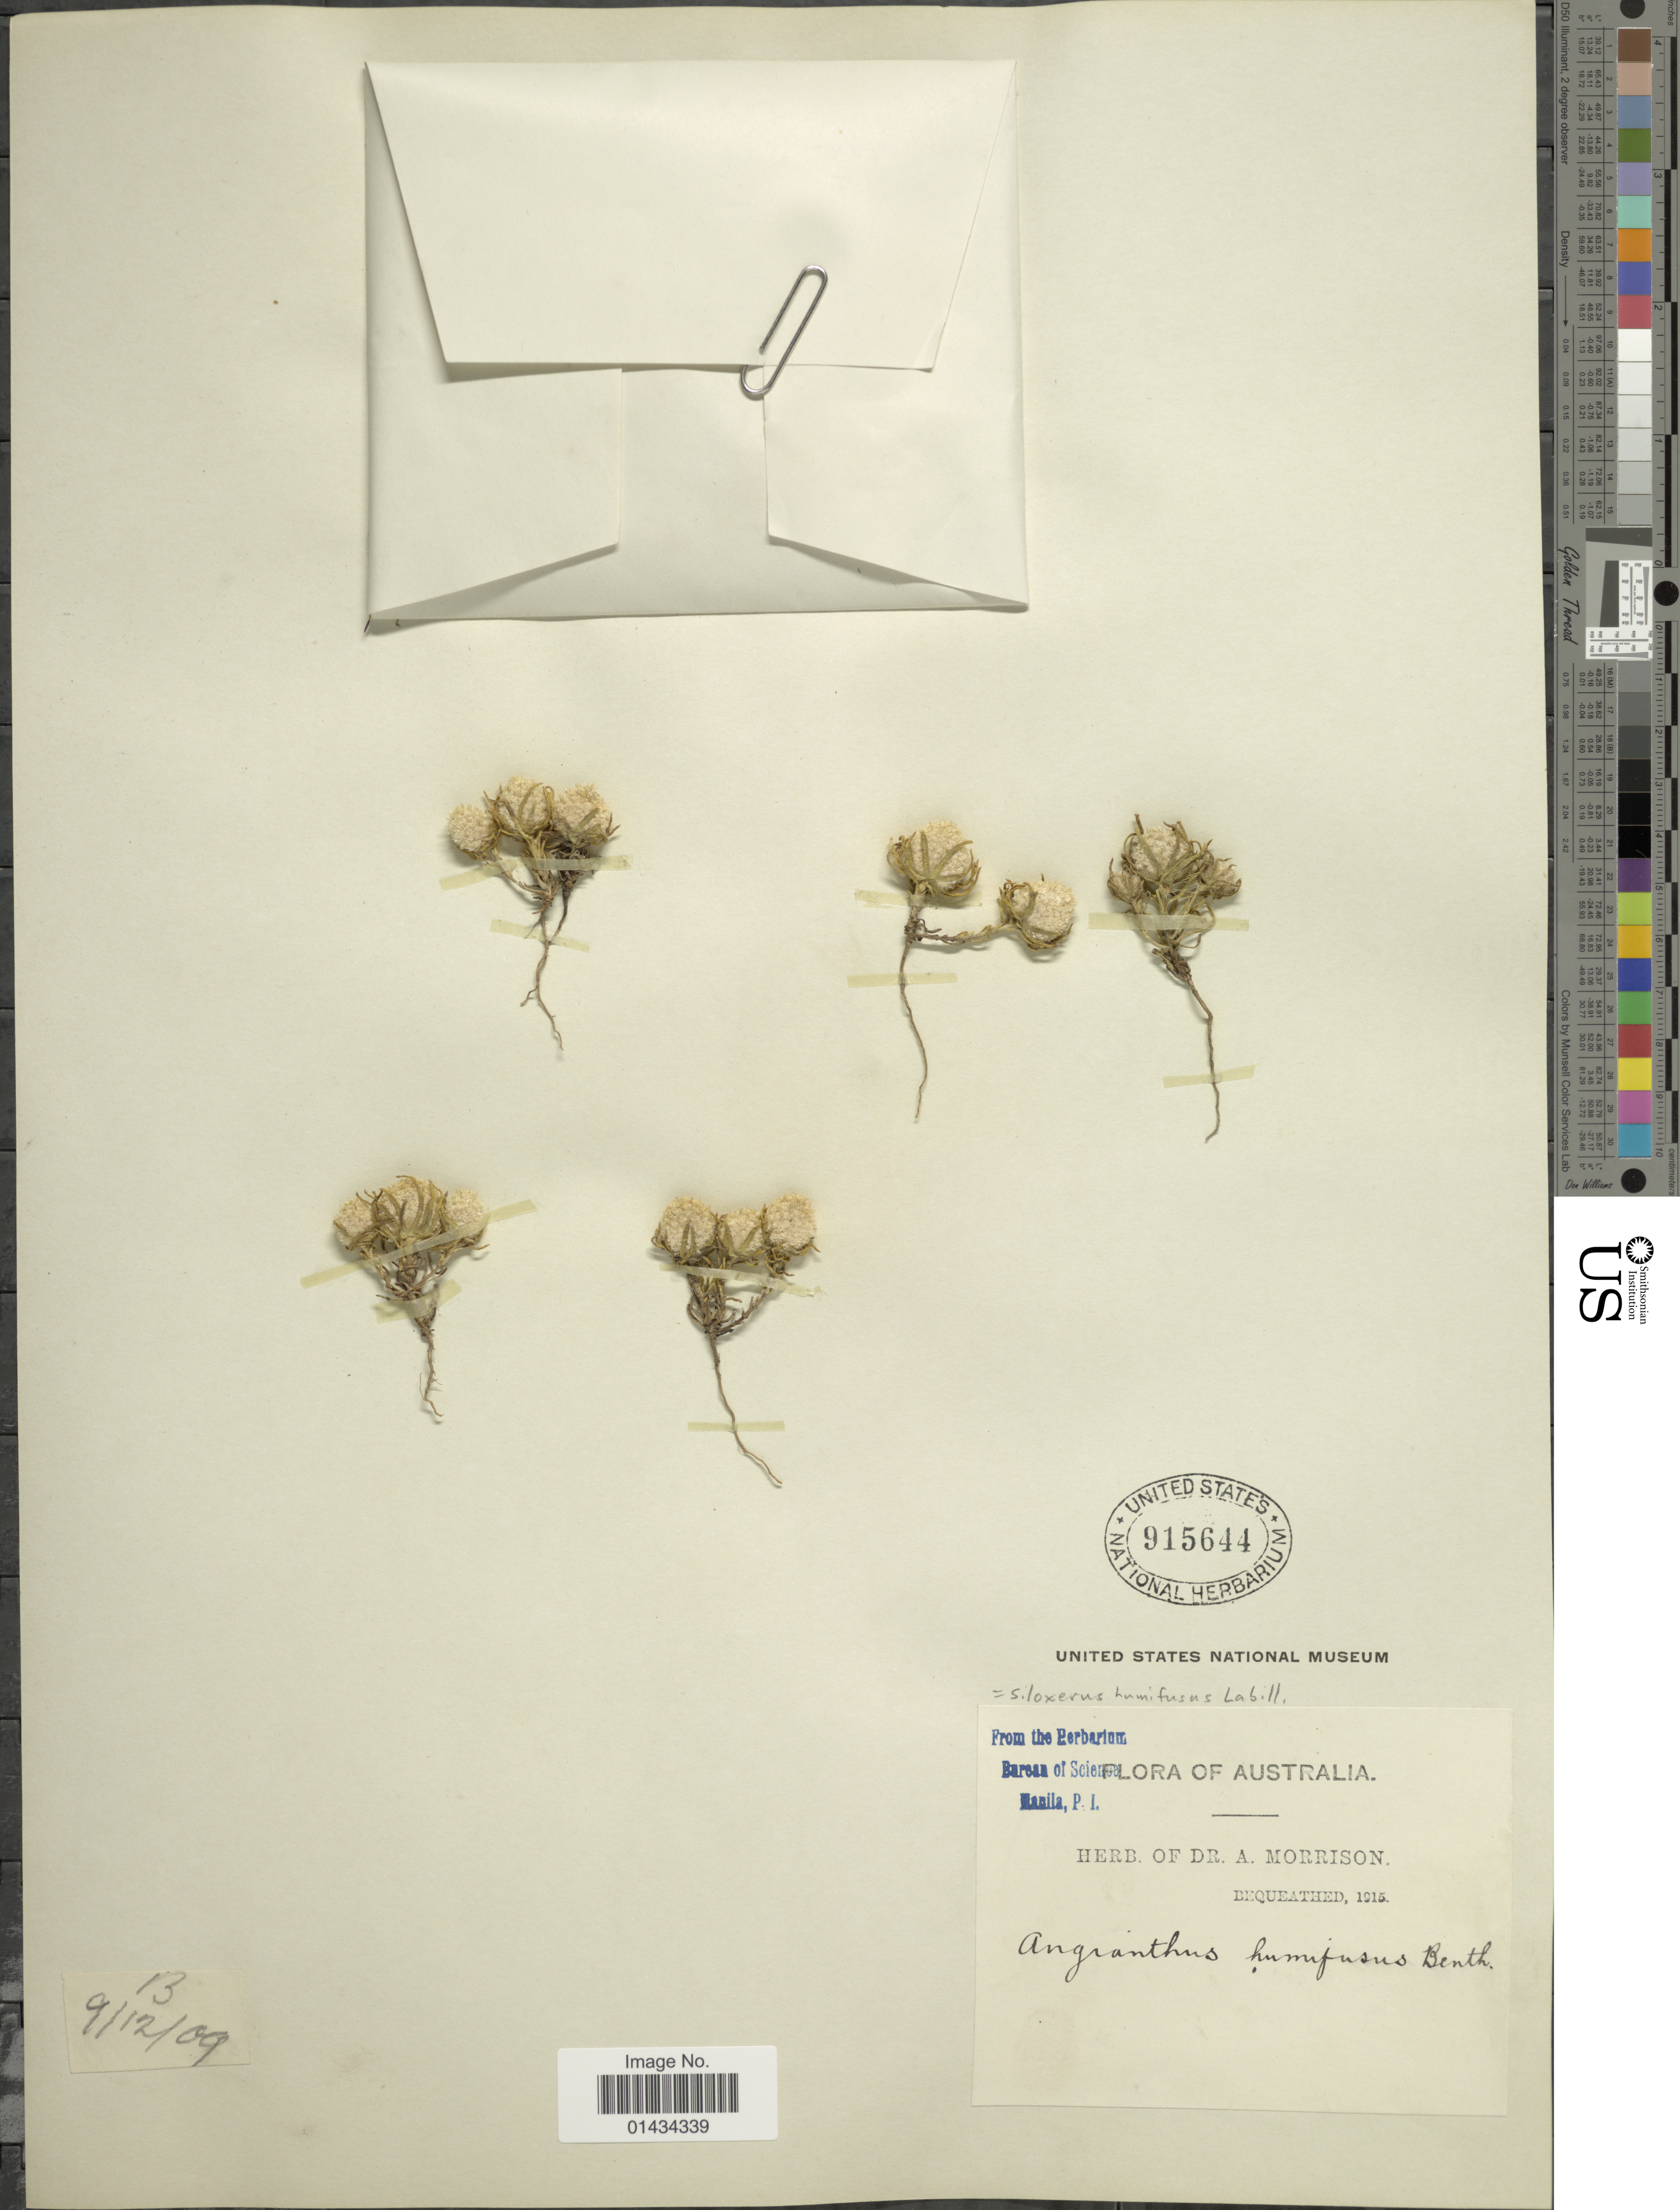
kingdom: Plantae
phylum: Tracheophyta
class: Magnoliopsida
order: Asterales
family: Asteraceae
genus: Angianthus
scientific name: Angianthus humifusus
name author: (Labill.) Benth.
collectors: ex herb. Dr. A. Morrison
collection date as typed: Transcribed d/m/y: 9/12/9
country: Australia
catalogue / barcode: US 915644